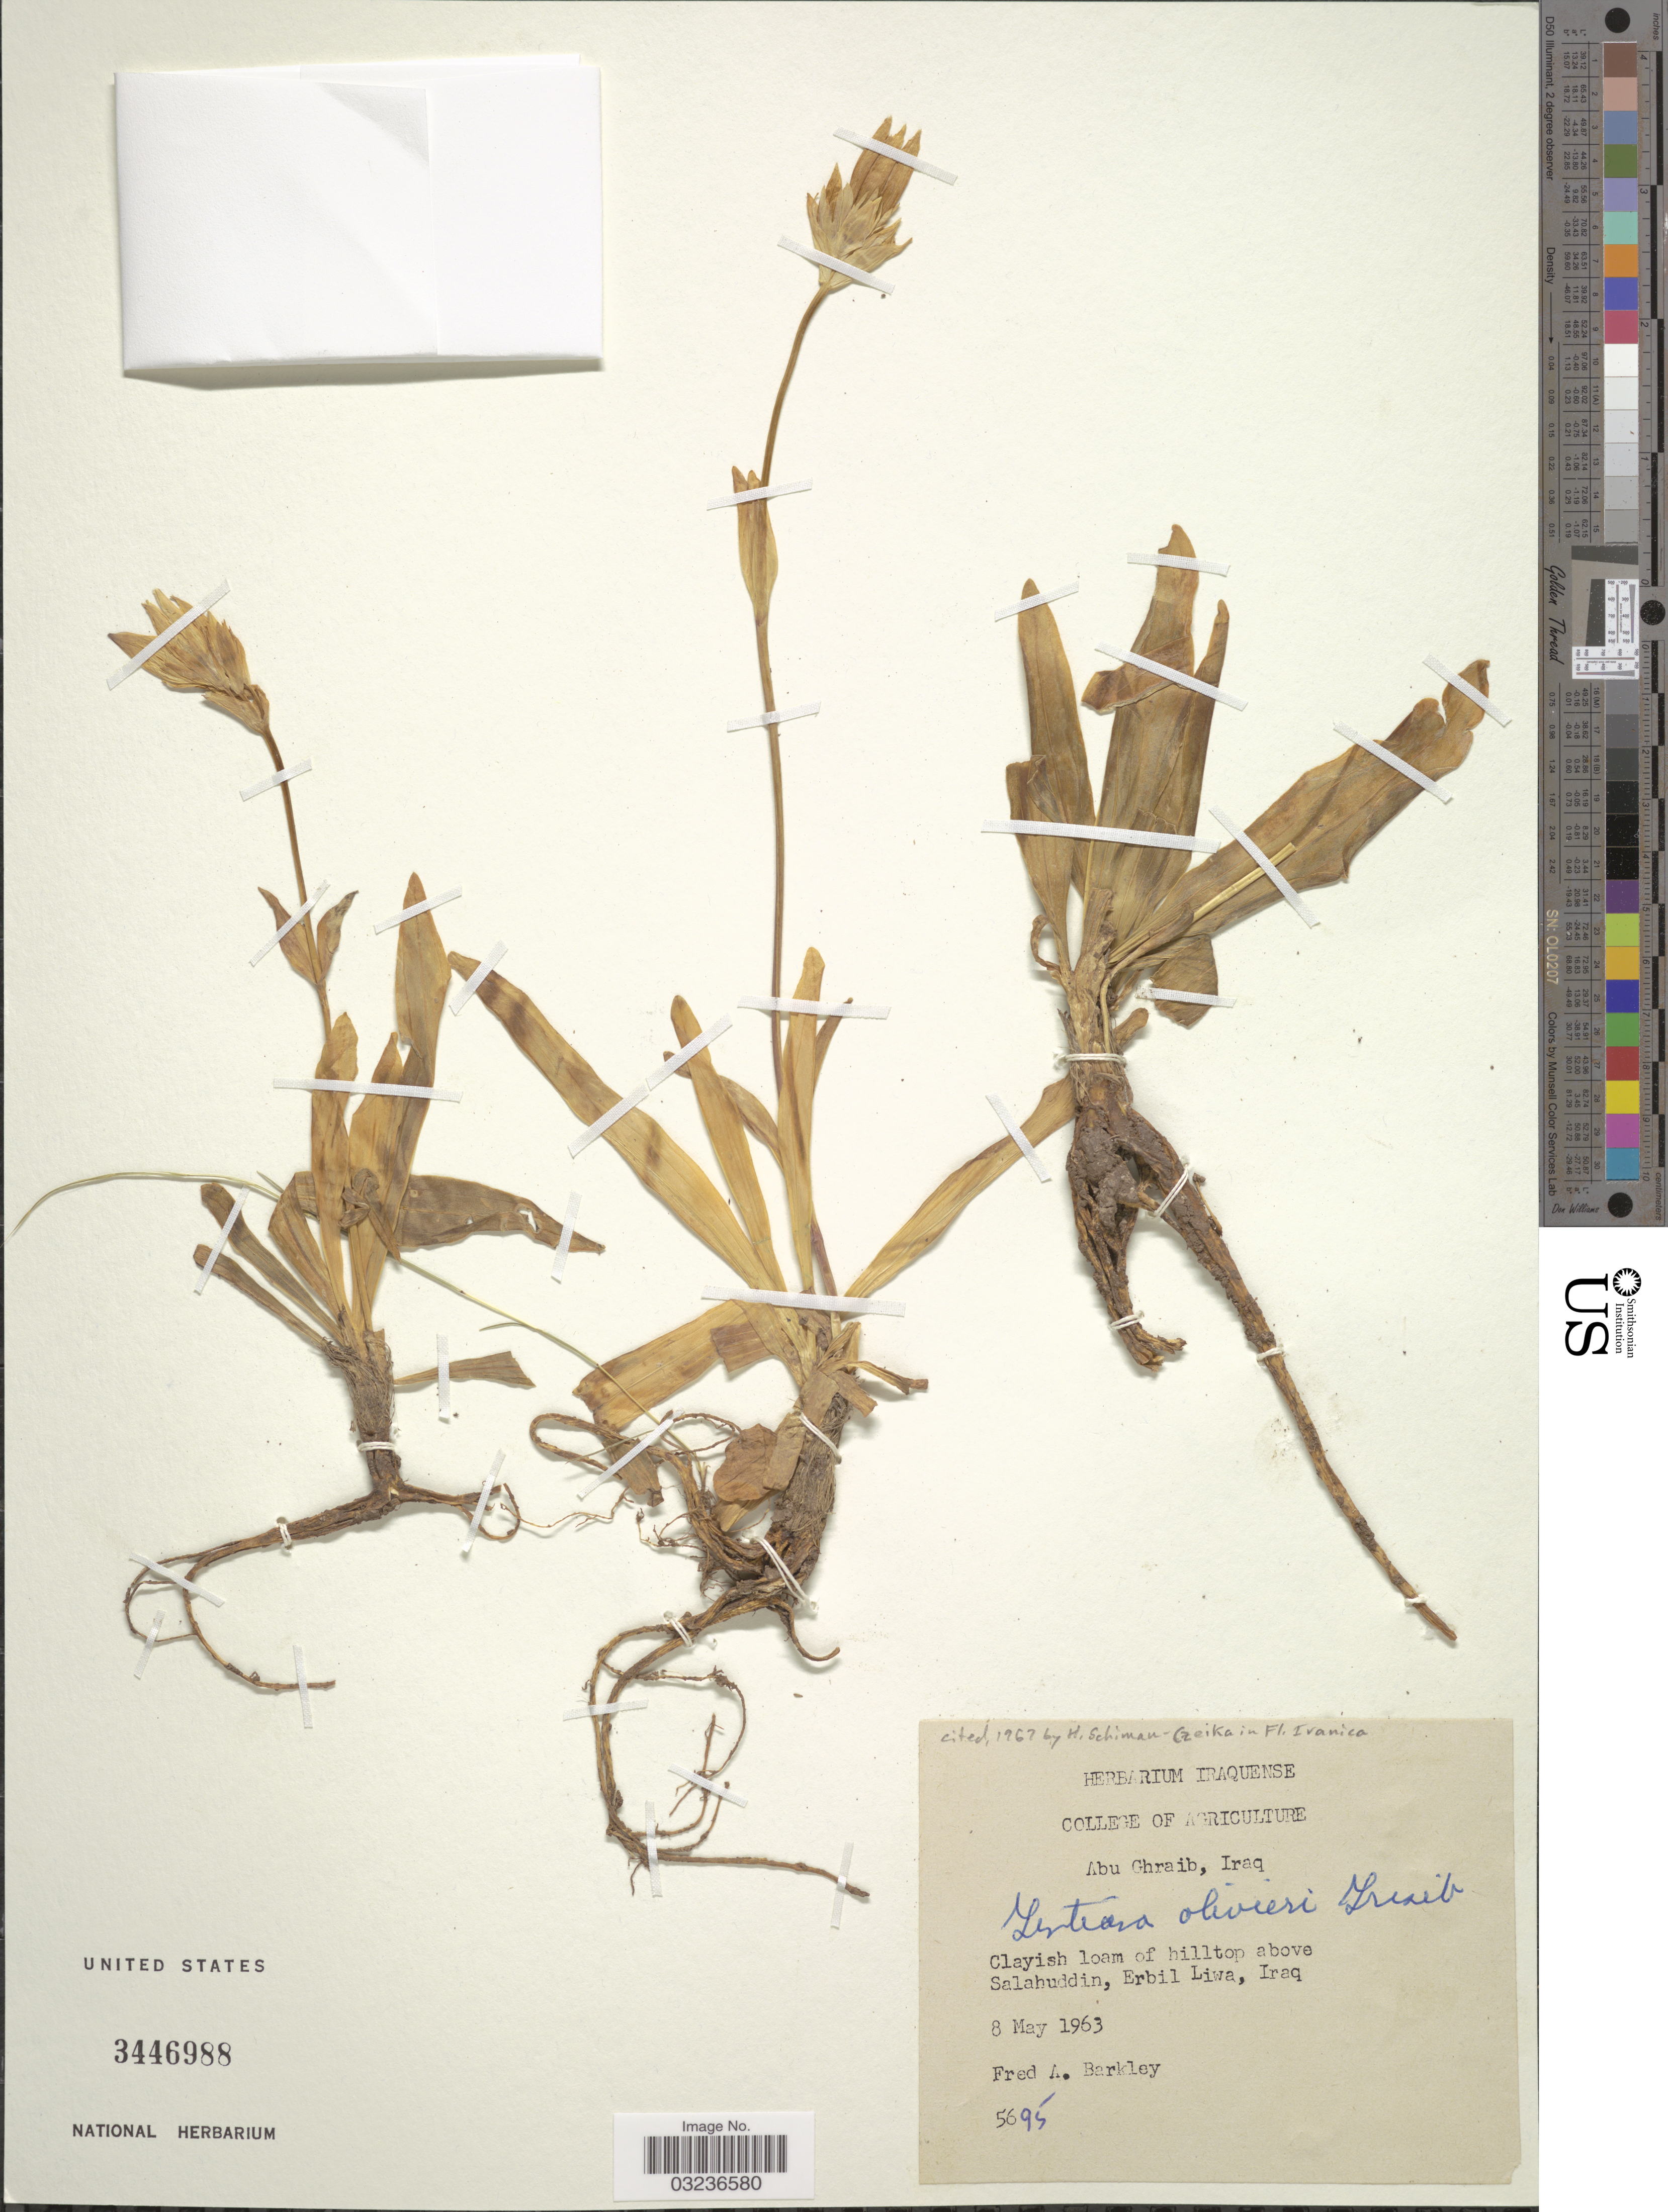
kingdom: Plantae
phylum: Tracheophyta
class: Magnoliopsida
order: Gentianales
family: Gentianaceae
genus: Gentiana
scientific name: Gentiana decumbens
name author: L. f.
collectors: F. A. Barkley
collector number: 5695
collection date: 1963-05-08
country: Iraq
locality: Clayish loam of hilltop above Salahuddin, Erbil Liwa.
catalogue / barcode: US 3446988